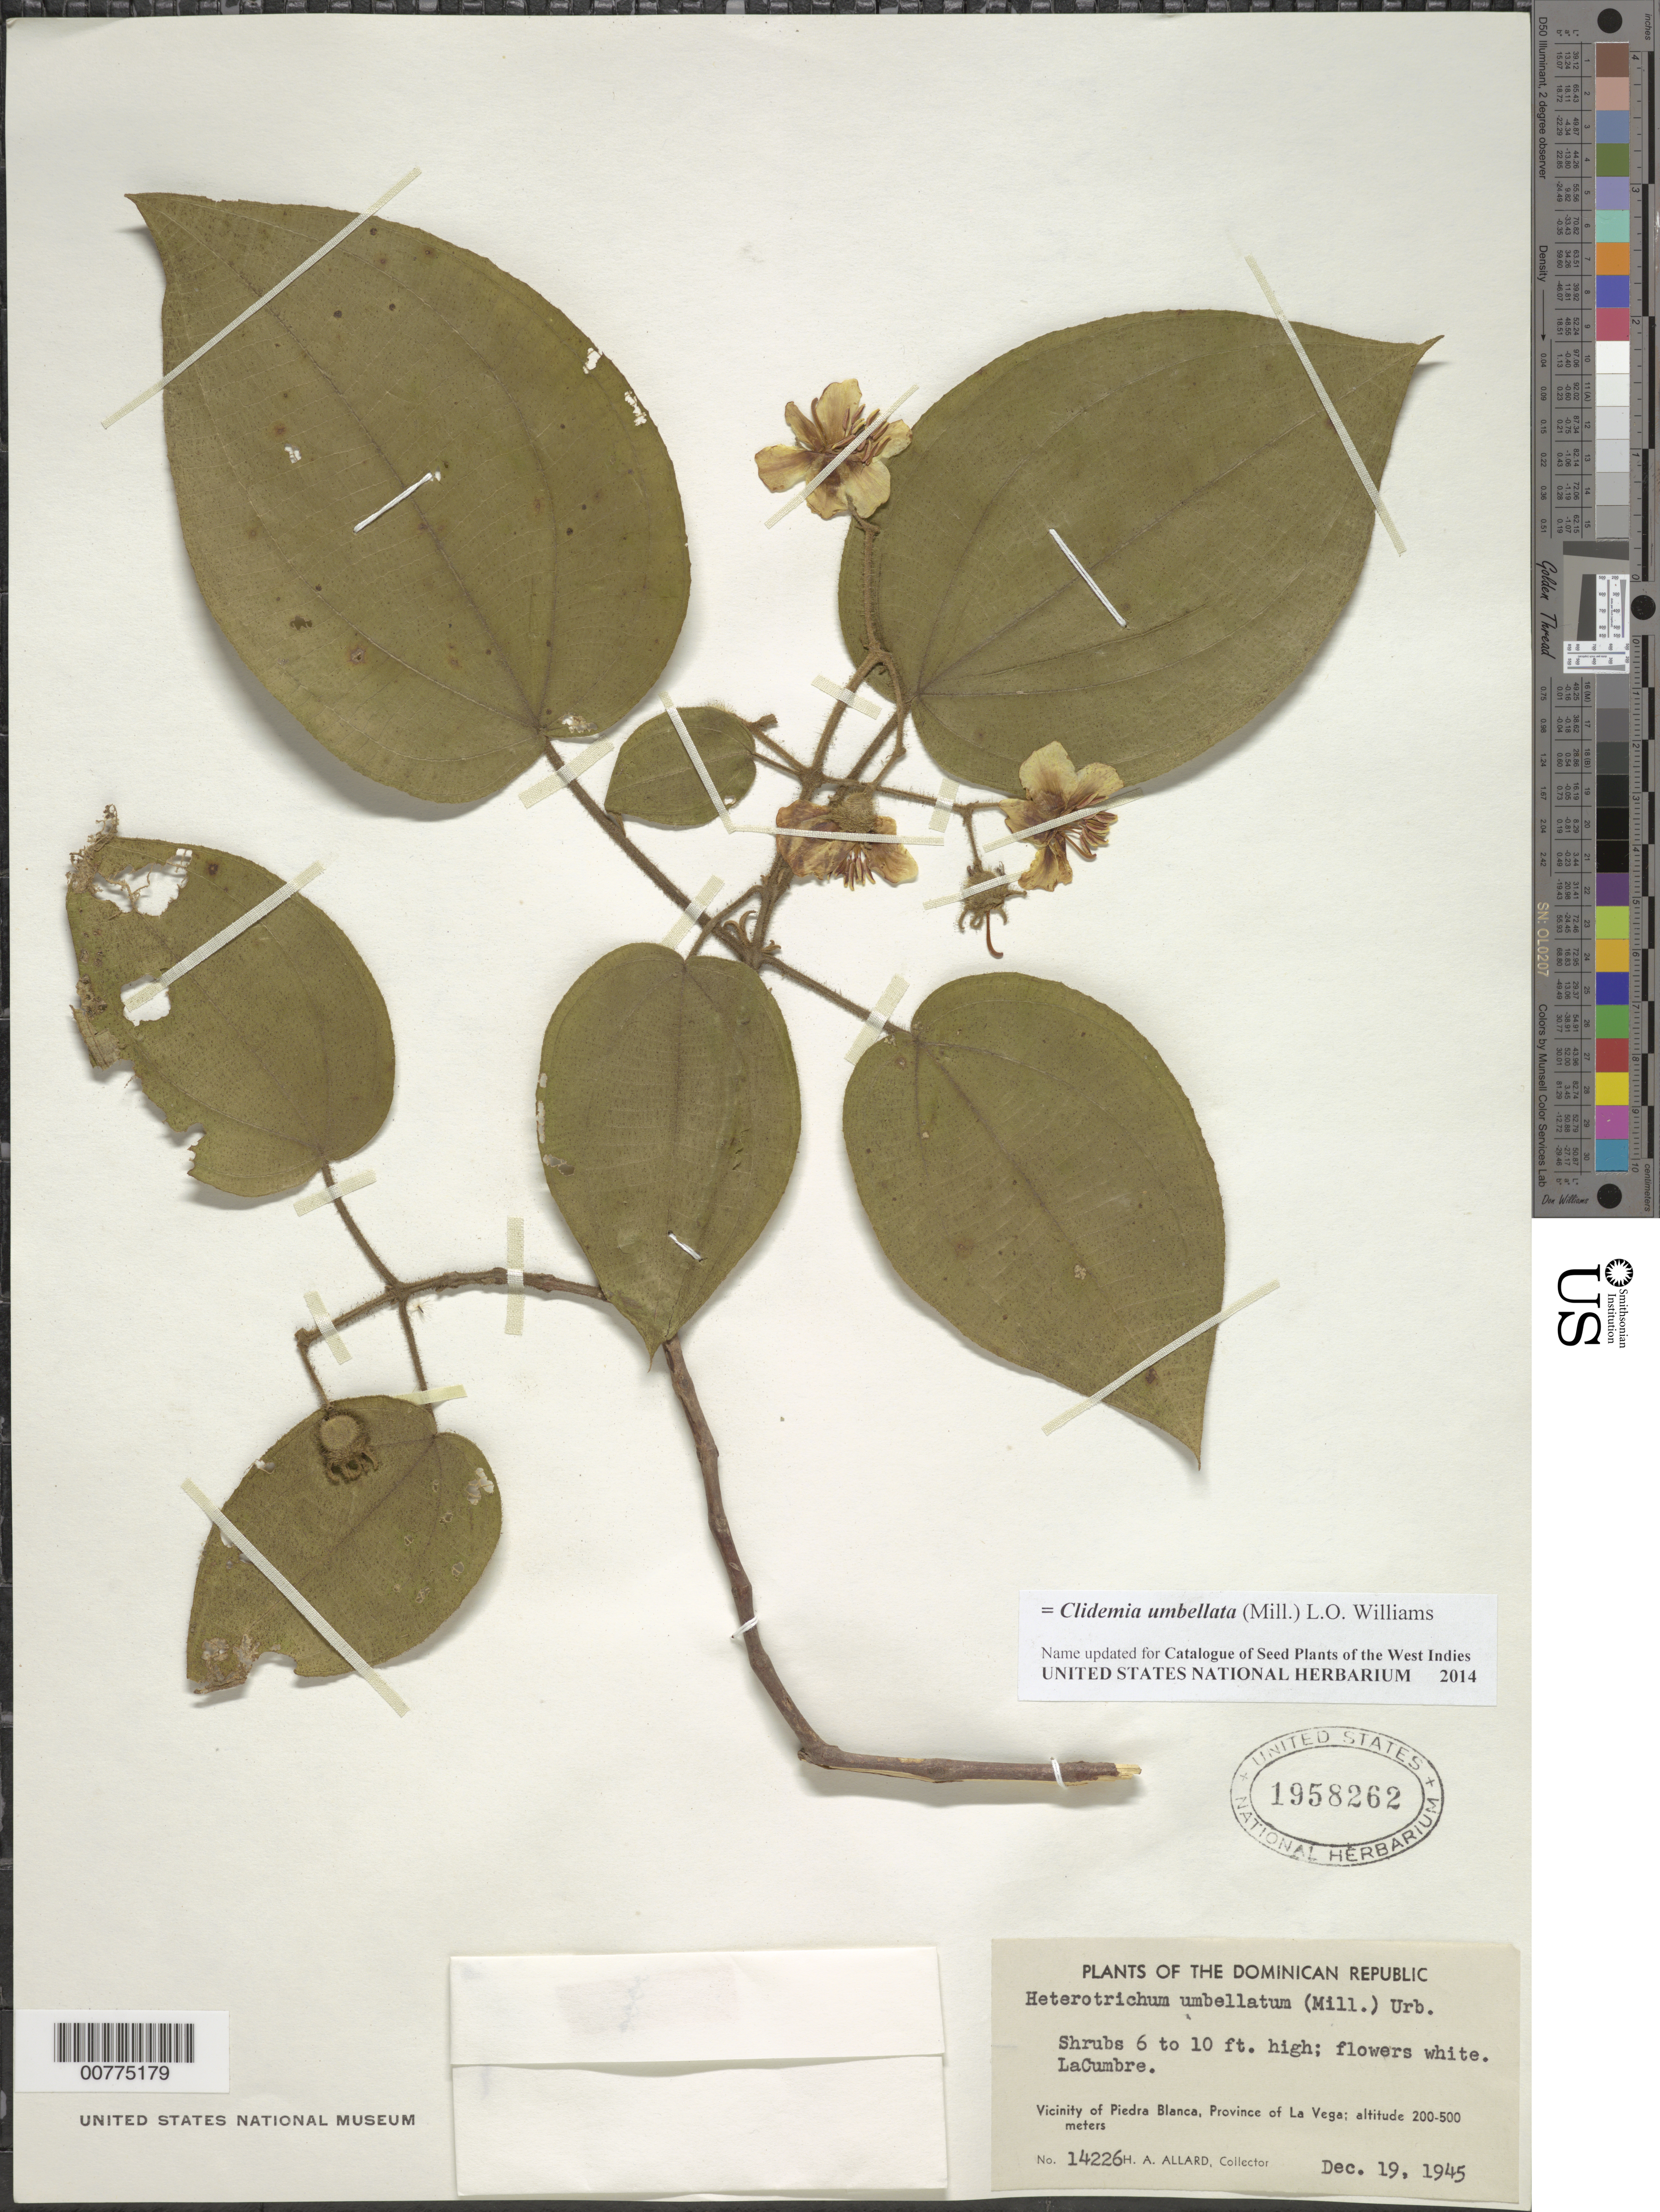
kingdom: Plantae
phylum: Tracheophyta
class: Magnoliopsida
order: Myrtales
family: Melastomataceae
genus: Clidemia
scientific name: Clidemia umbellata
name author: (Mill.) L.O. Williams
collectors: H. A. Allard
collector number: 14226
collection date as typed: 19 Dec 1945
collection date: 1945-12-19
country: Dominican Republic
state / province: La Vega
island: Hispaniola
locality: Vicinity of Piedra Blanca, La Cumbre.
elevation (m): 200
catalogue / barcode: US 1958262